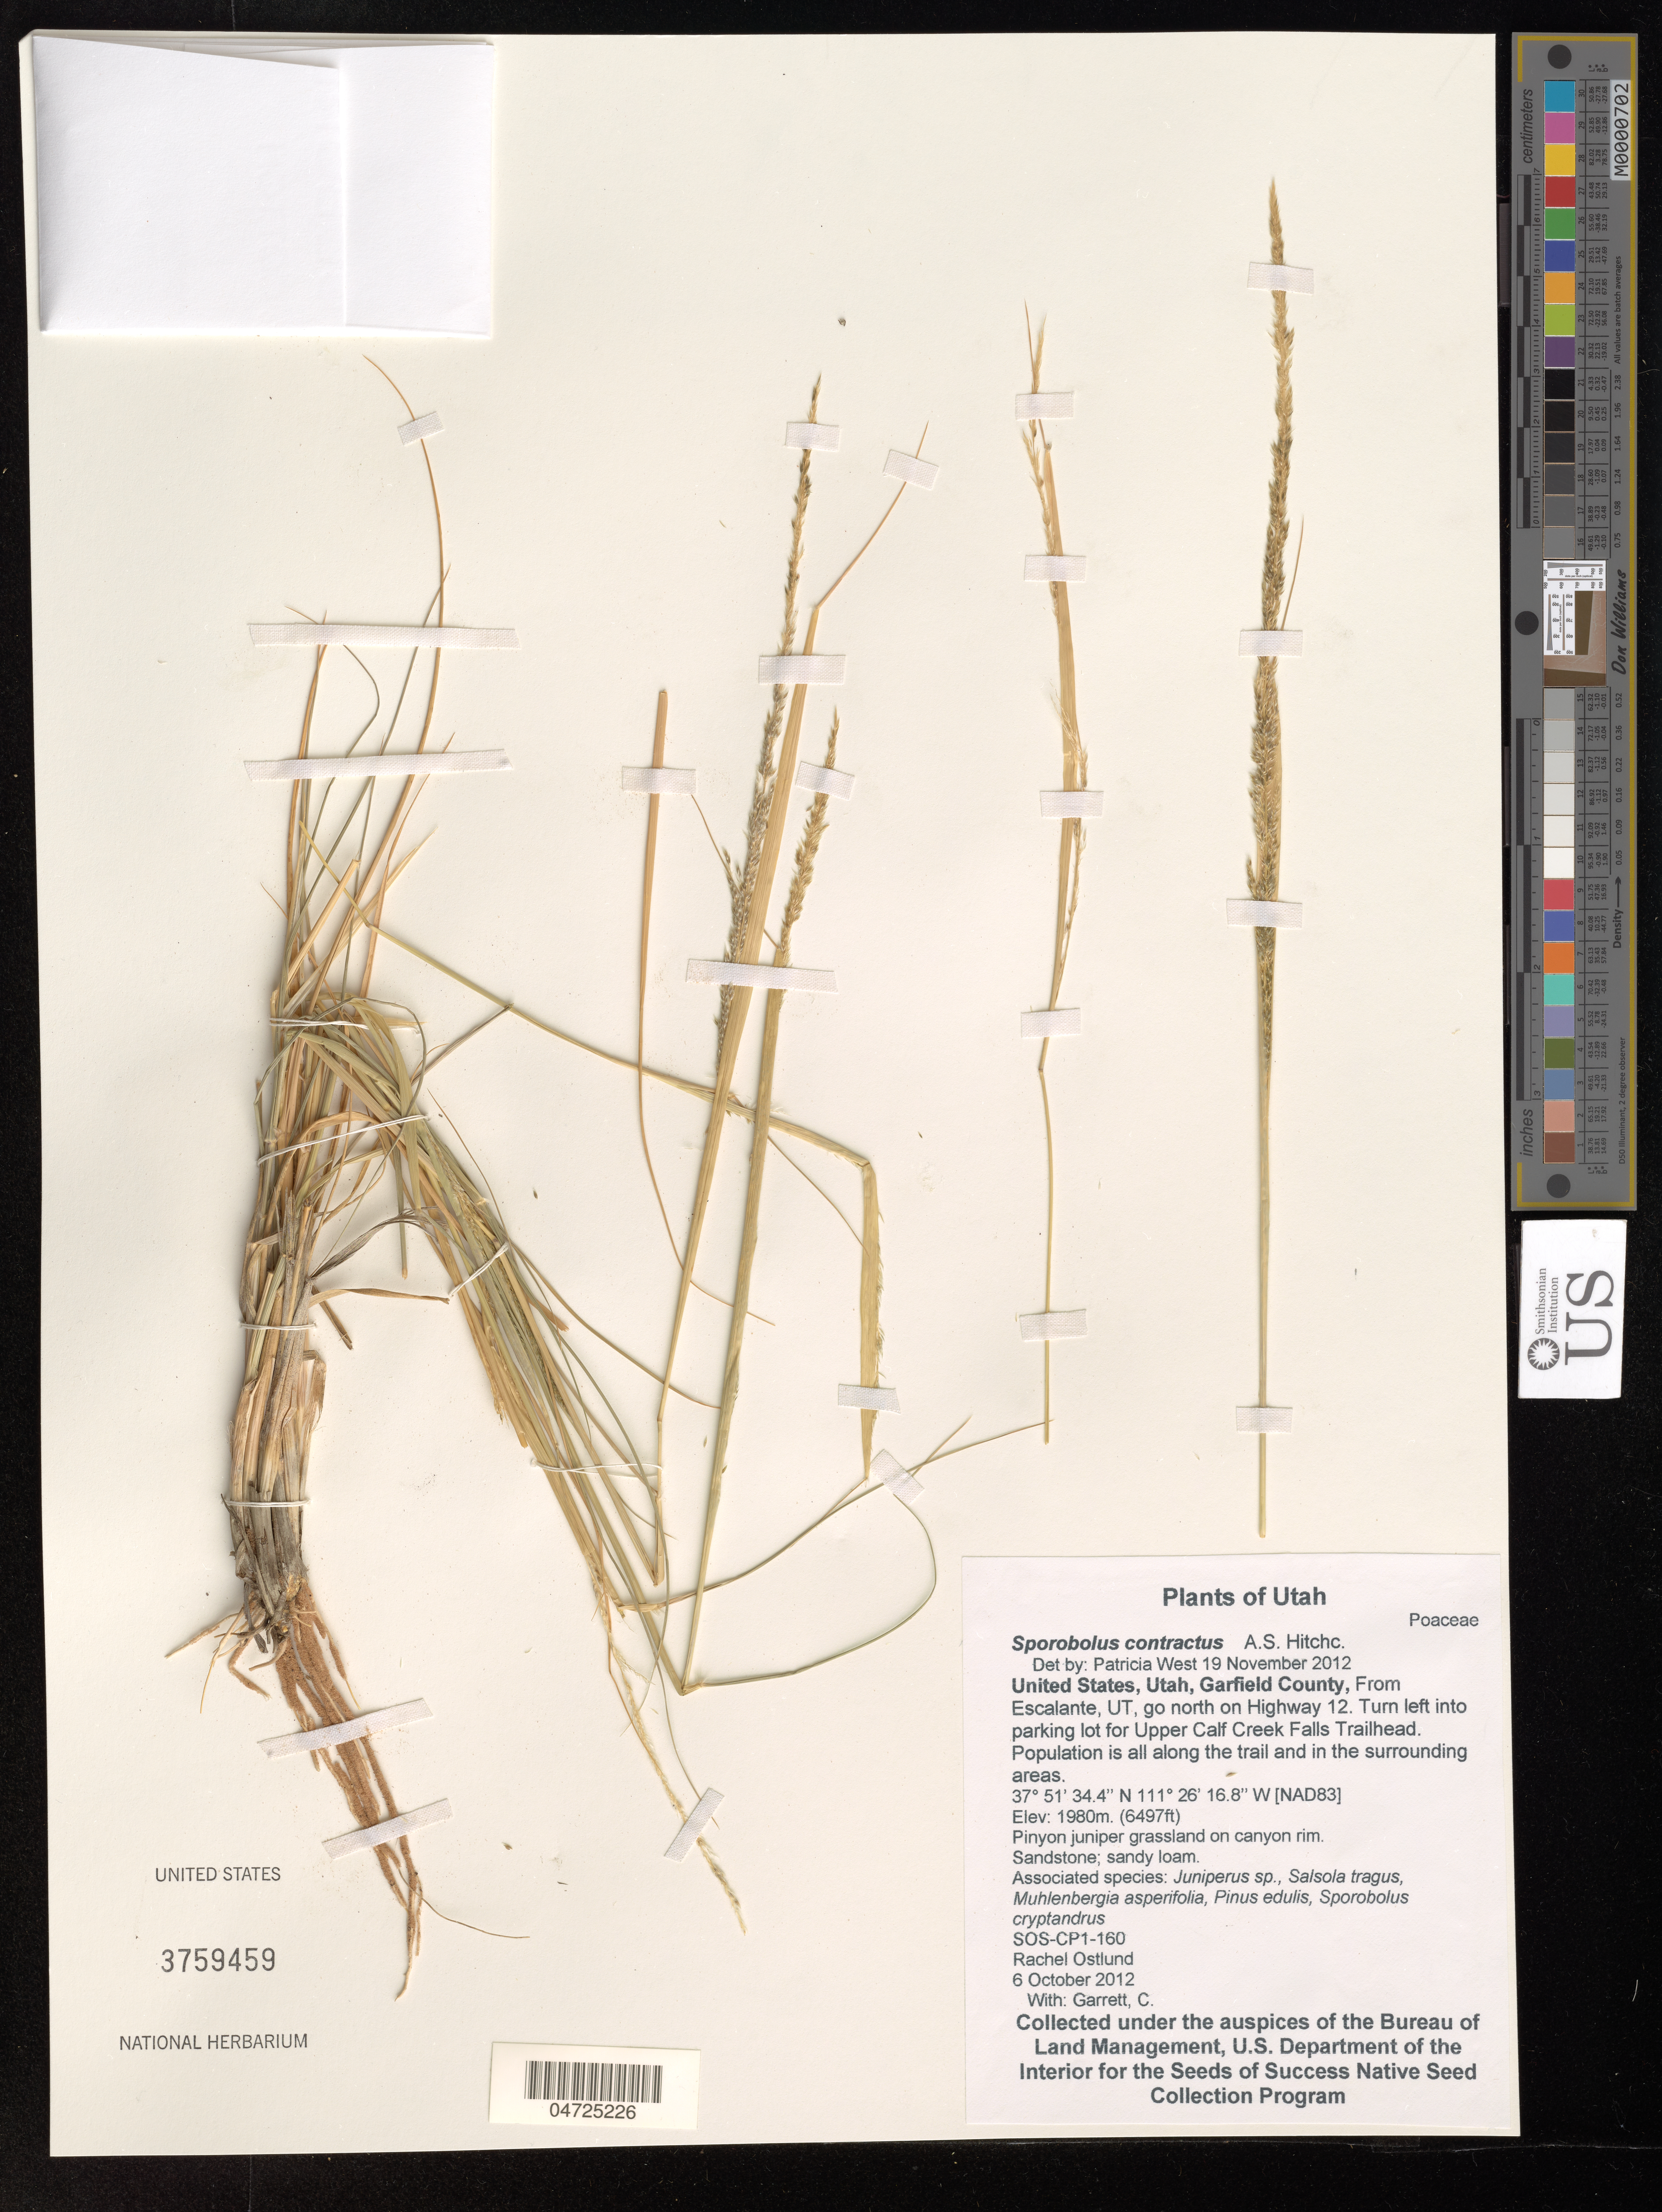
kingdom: Plantae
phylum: Tracheophyta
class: Liliopsida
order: Poales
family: Poaceae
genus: Sporobolus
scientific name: Sporobolus contractus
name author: Hitchc.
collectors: R. Ostlund & C. Garrett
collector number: SOS-CP1-160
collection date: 2012-10-06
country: United States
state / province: Utah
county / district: Garfield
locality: Garfield County, From Escalante, go north on Highway 12. Turn left into parking lot for Upper Calf Creek Falls Trailhead. [NAD83].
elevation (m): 1980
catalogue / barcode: US 3759459